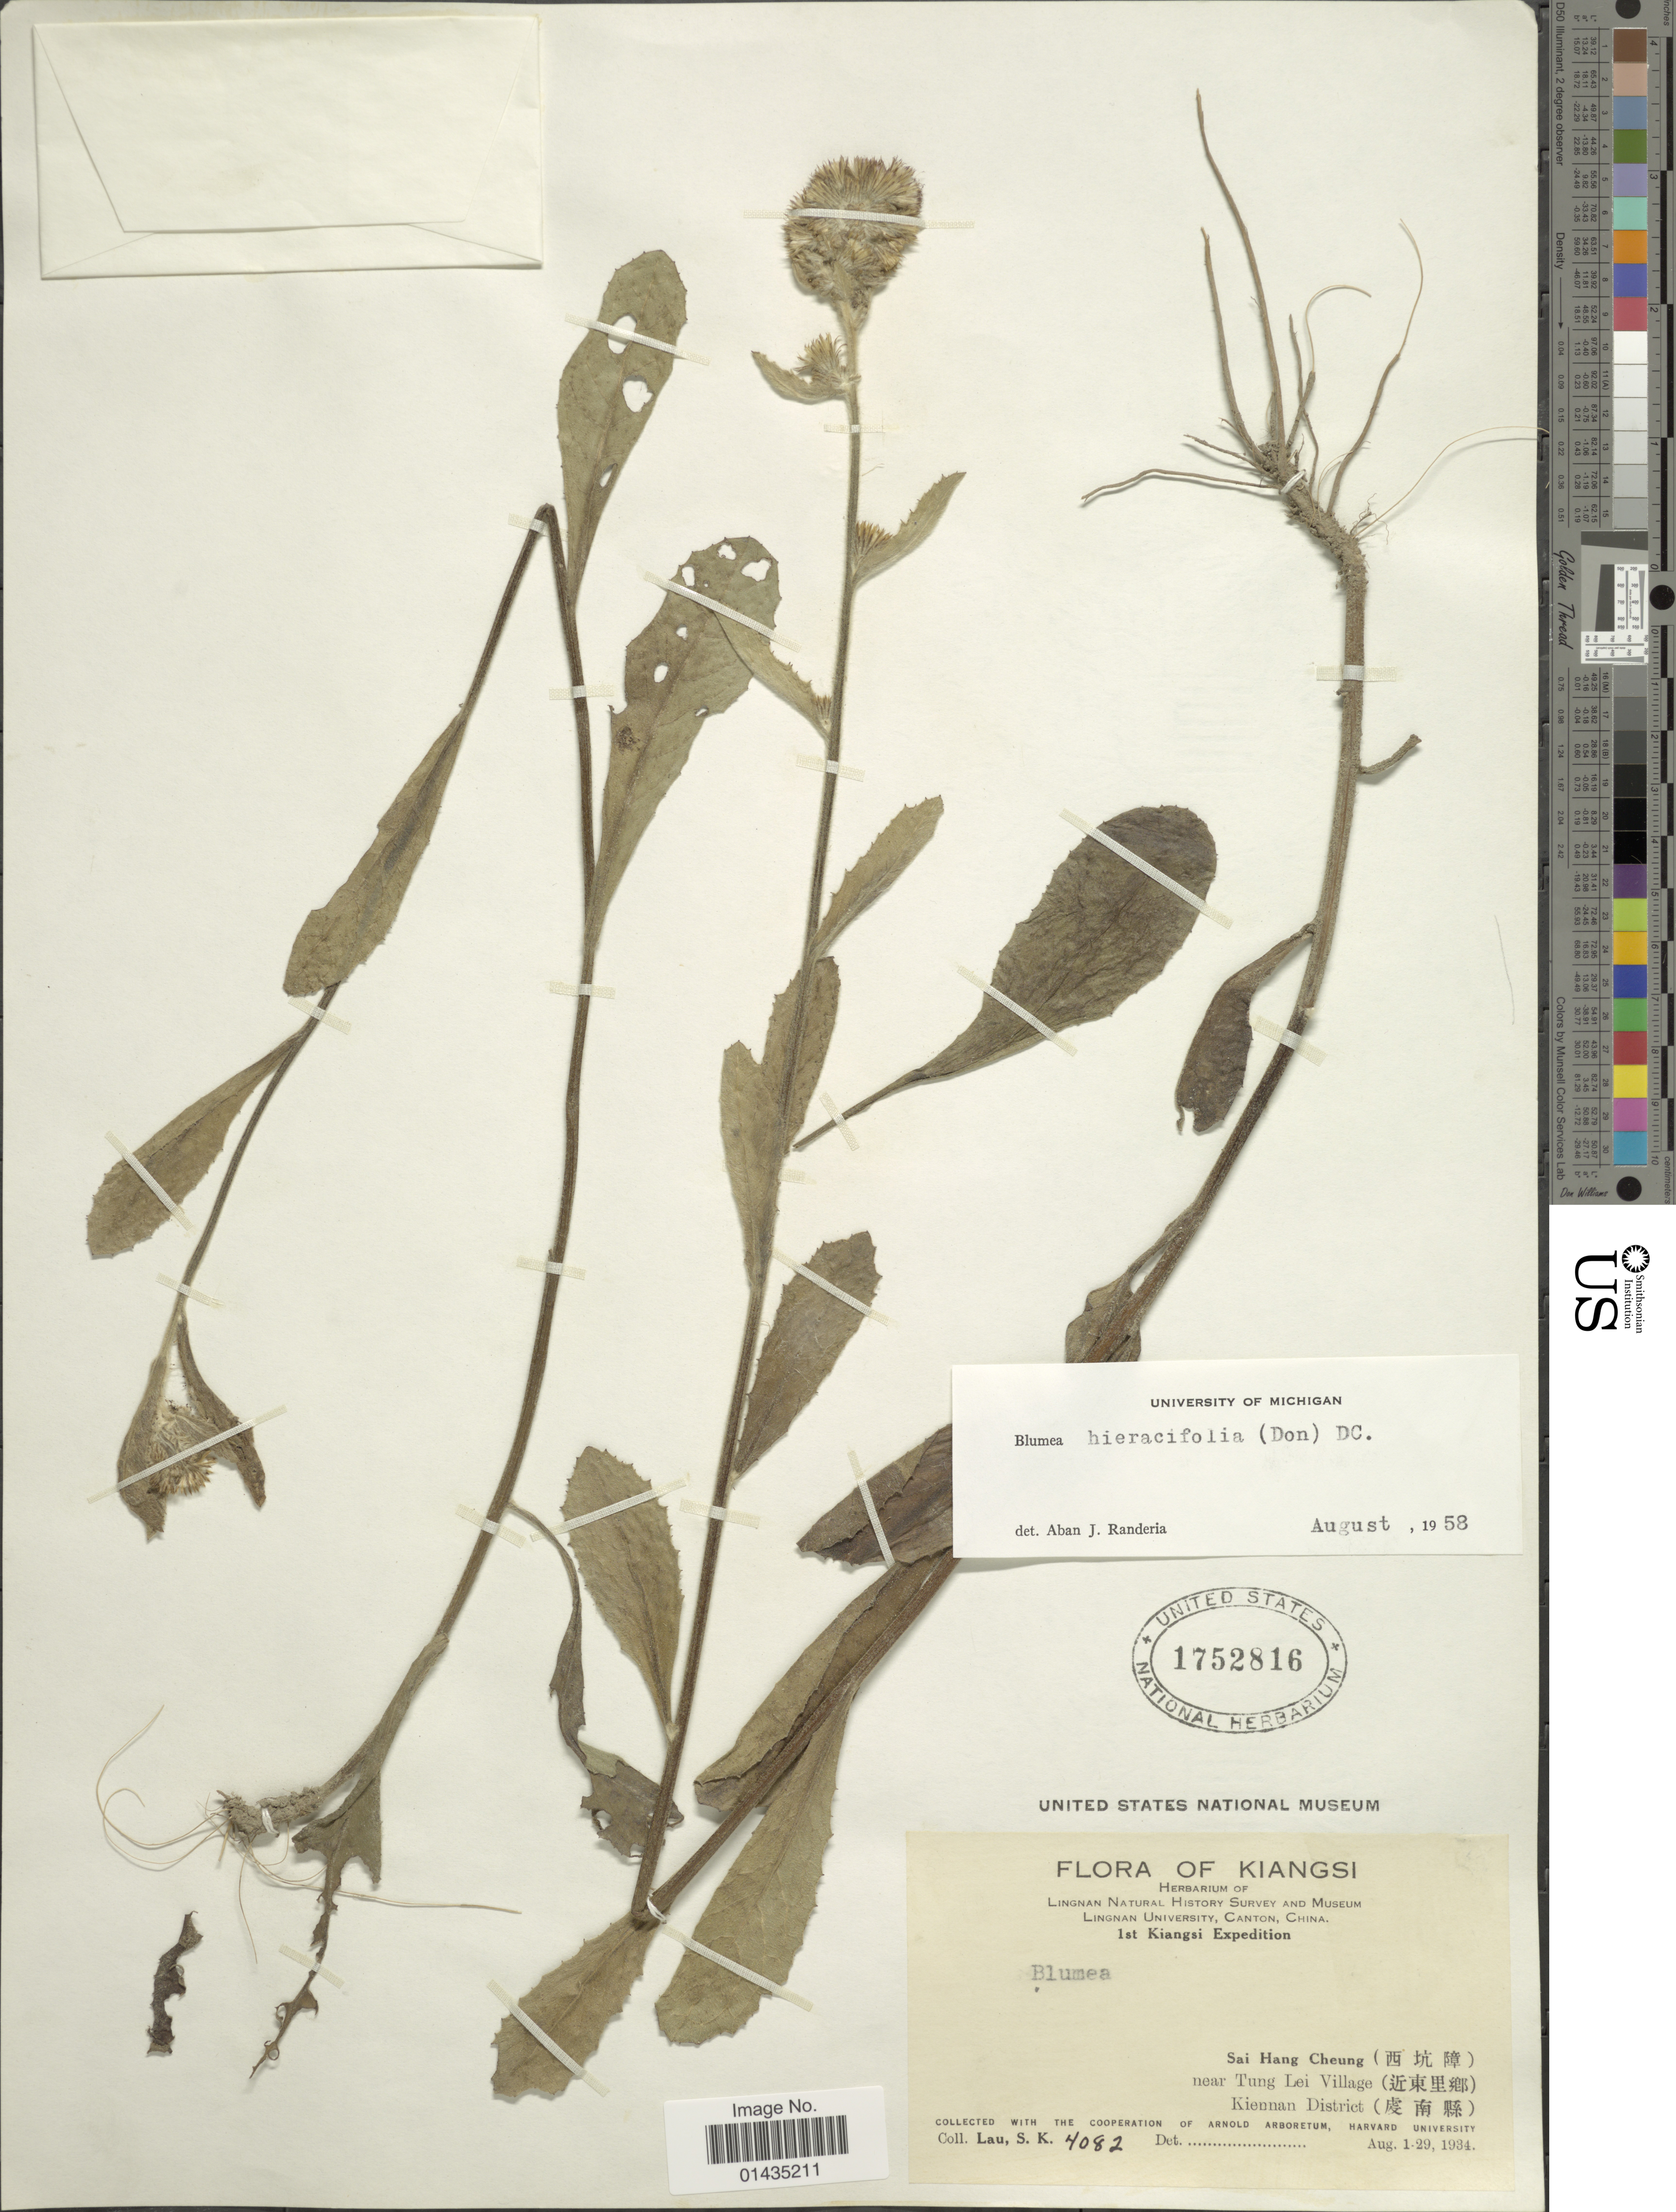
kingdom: Plantae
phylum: Tracheophyta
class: Magnoliopsida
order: Asterales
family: Asteraceae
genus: Blumea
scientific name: Blumea hieraciifolia var. hieraciifolia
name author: (Spreng.) DC.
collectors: S. K. Lau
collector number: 4082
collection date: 1934-08-01/1934-08-29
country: China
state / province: Jiangxi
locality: Kiangsi, Sai Hang Cheung, near Tung lei Village, Kiennan District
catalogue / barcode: US 1752816